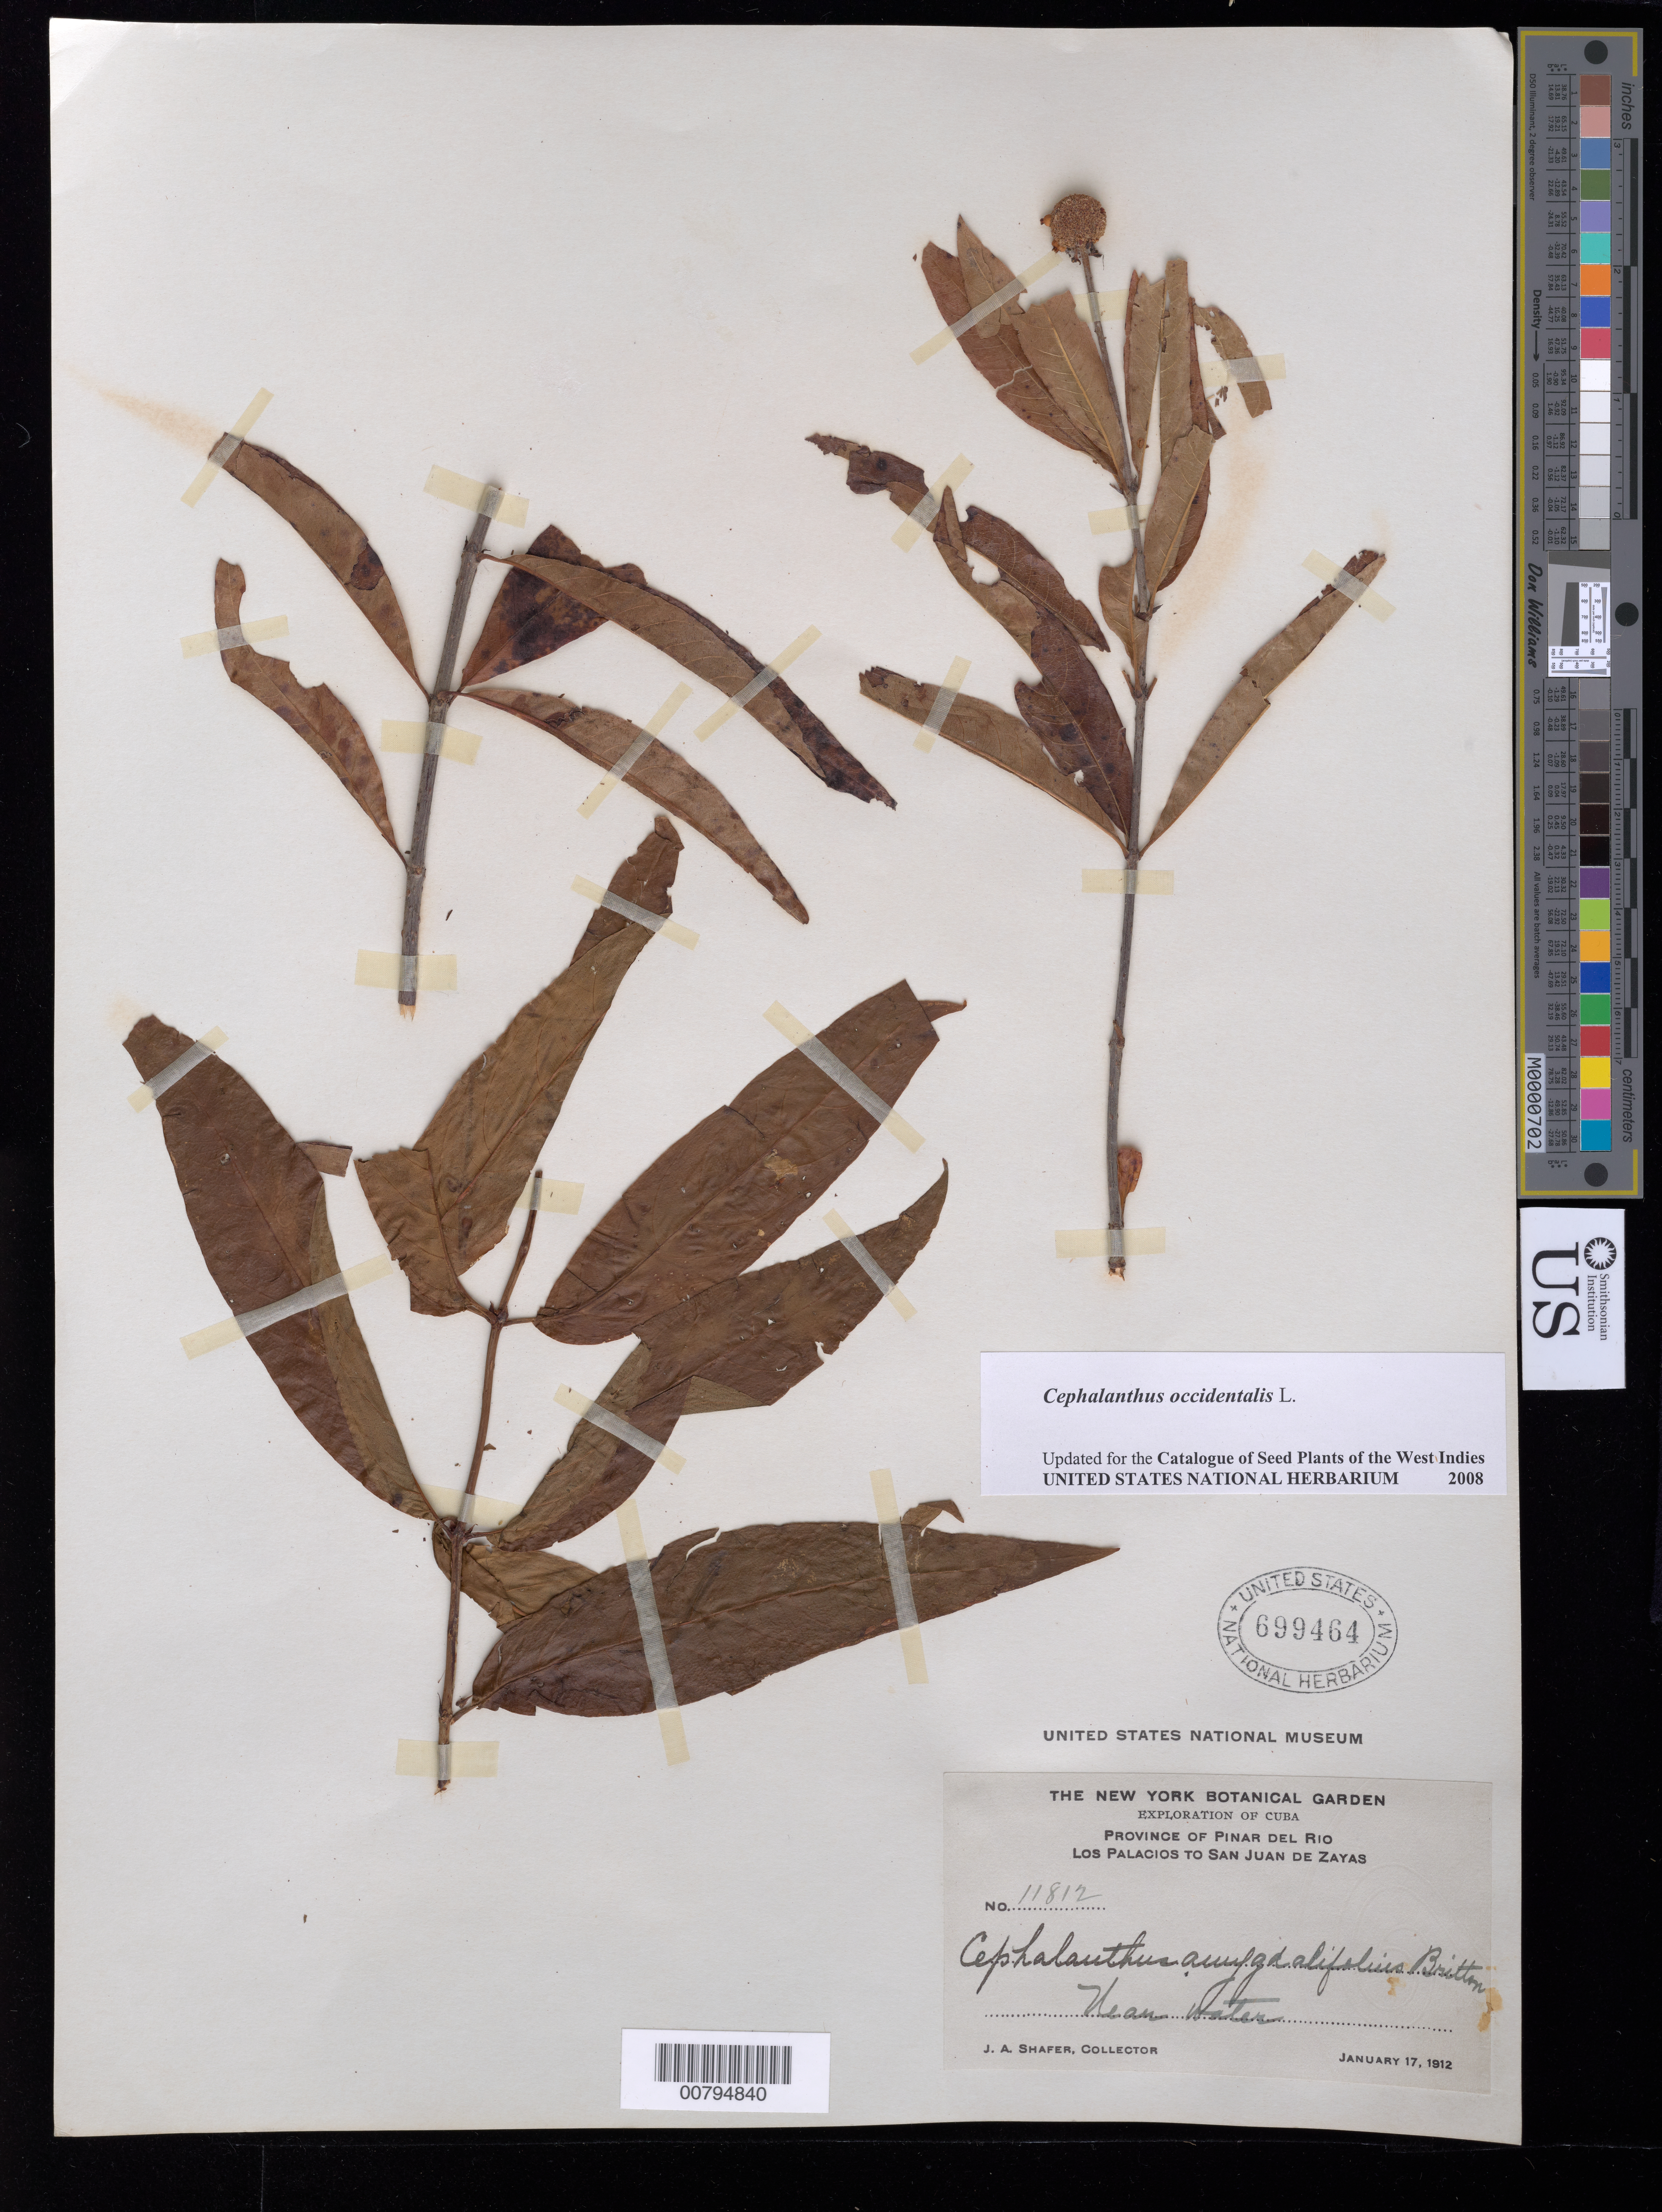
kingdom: Plantae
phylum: Tracheophyta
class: Magnoliopsida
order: Gentianales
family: Rubiaceae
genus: Cephalanthus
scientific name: Cephalanthus occidentalis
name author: L.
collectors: J. A. Shafer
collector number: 11812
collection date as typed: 17 Jan 1912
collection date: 1912-01-17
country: Cuba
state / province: Pinar del Río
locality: Los Palacios to San Juan de Zayas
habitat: Near water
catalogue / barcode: US 699464